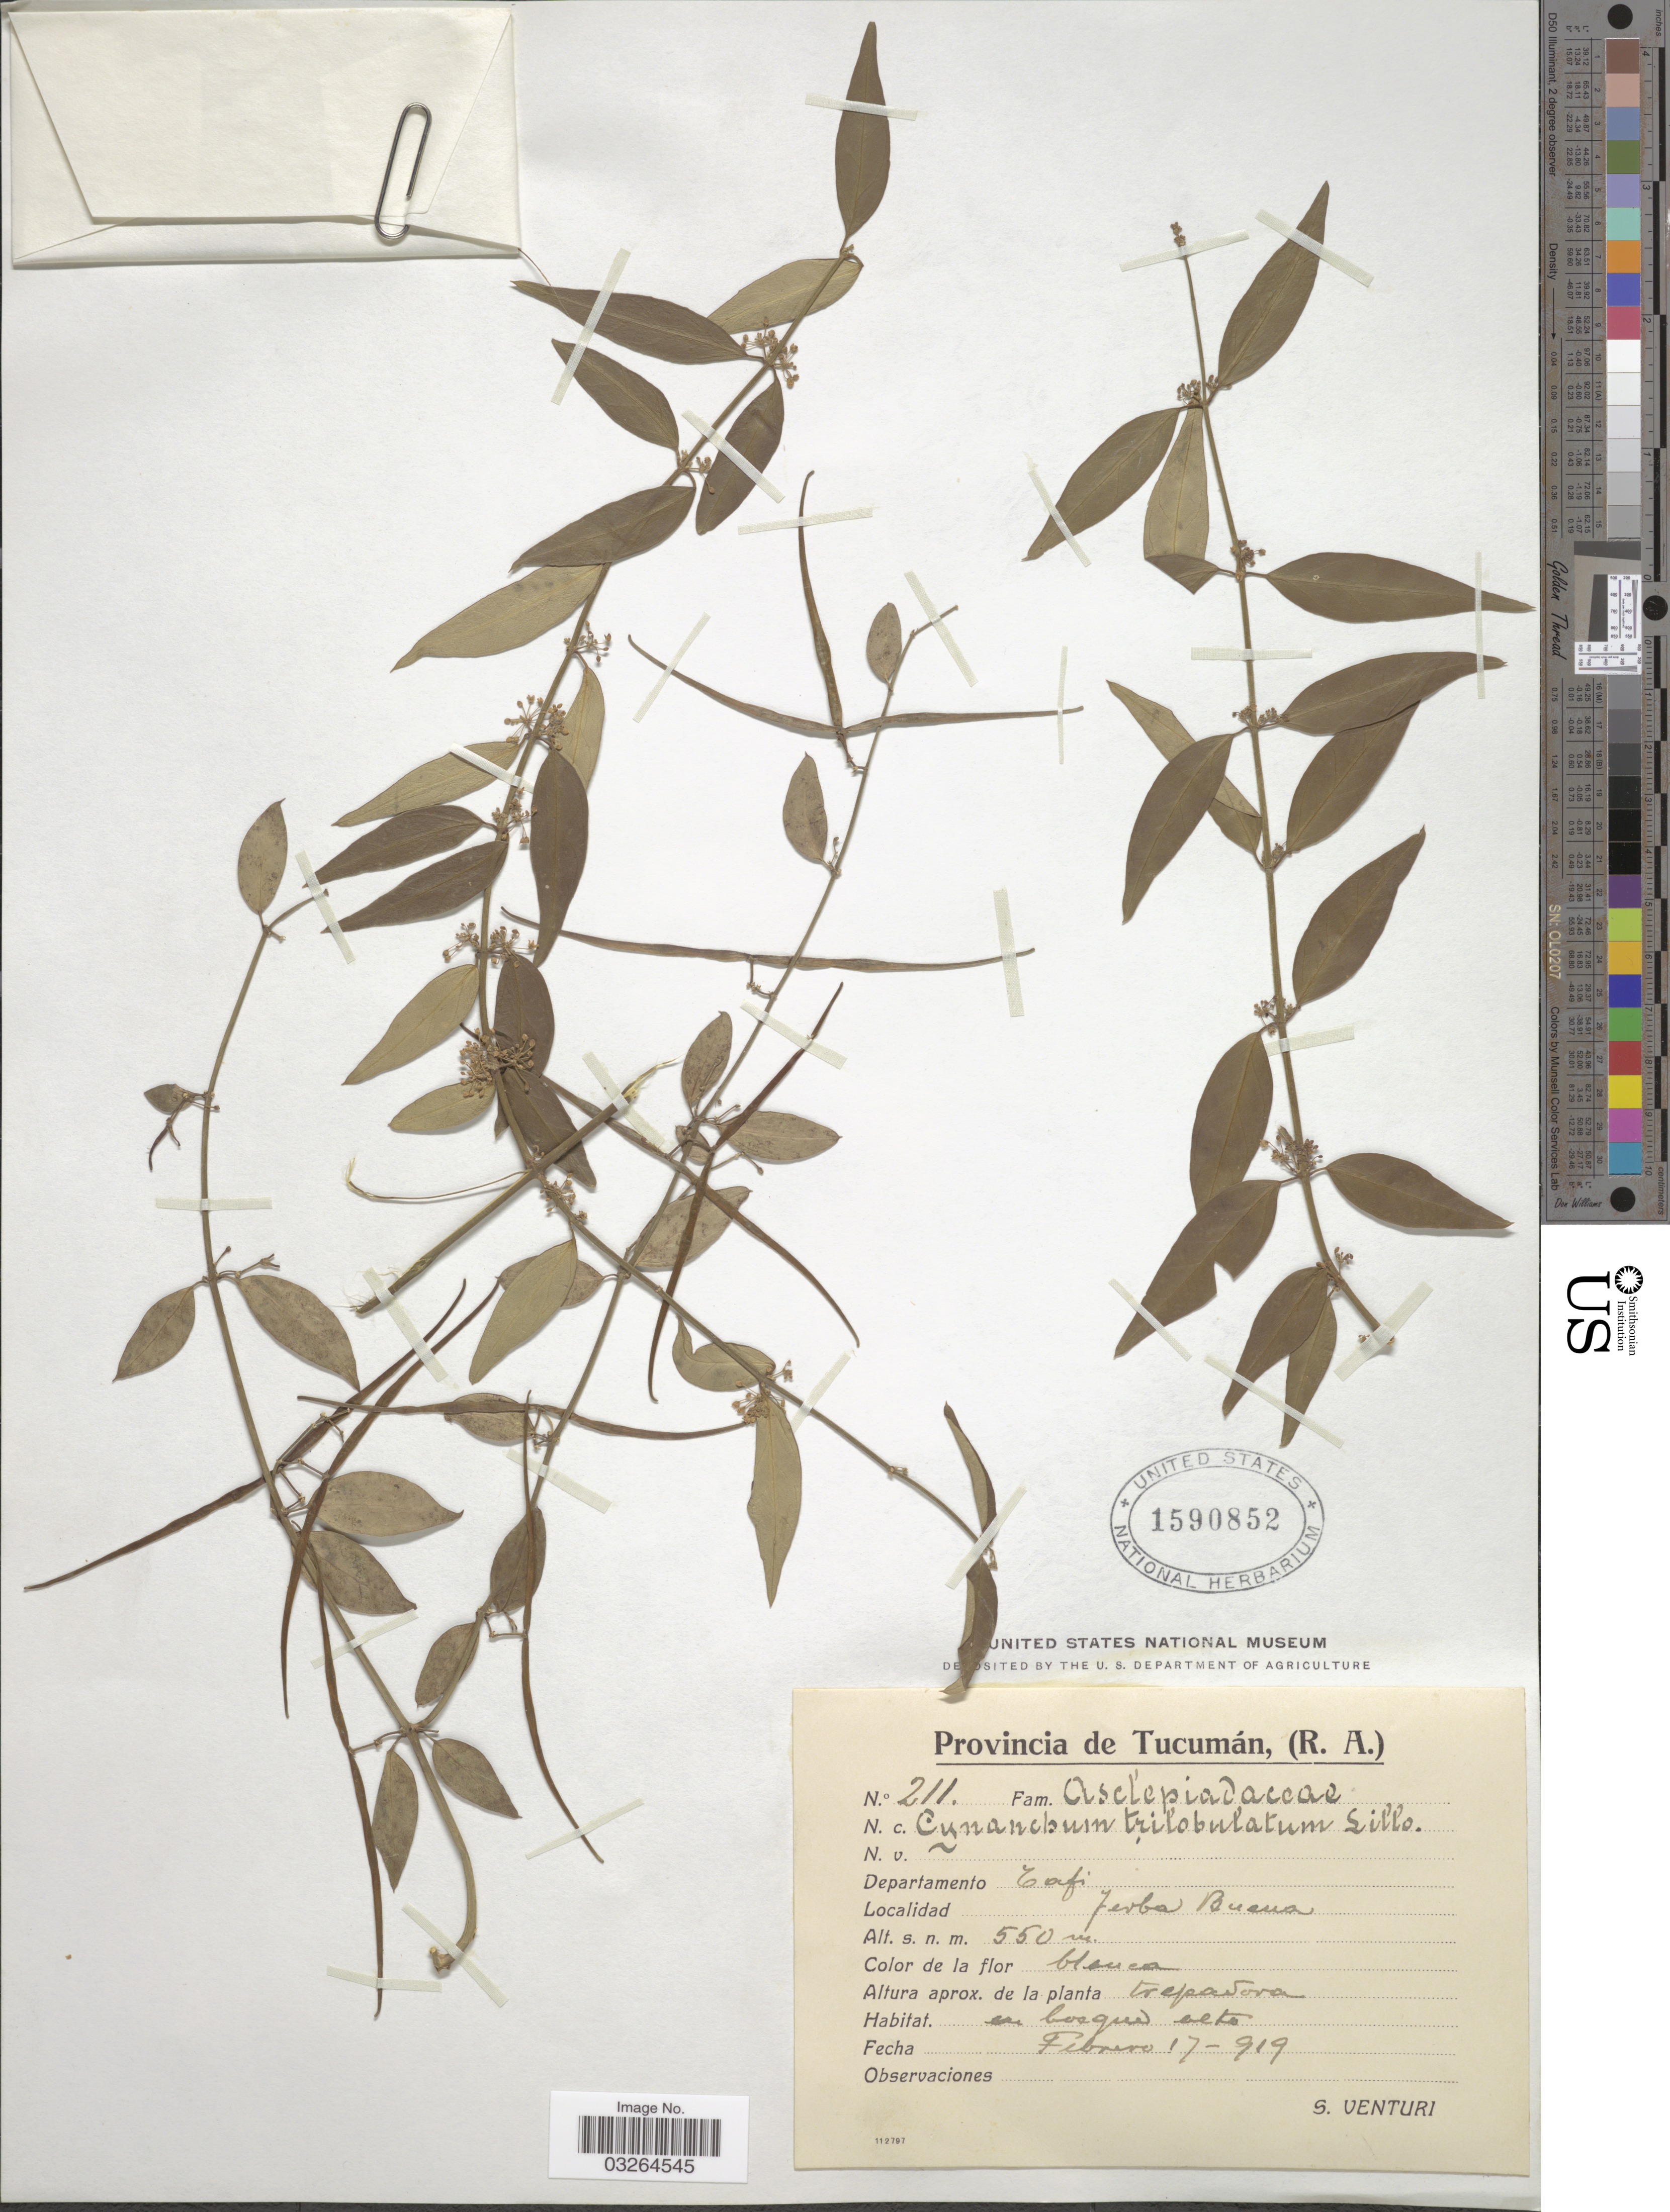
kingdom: Plantae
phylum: Tracheophyta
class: Magnoliopsida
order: Gentianales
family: Apocynaceae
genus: Cynanchum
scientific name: Cynanchum trilobulatum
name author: Lillo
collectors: S. Venturi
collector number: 211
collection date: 1919-02-17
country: Argentina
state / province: Tucuman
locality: (R. A.), Departamento Tafi. Jerba Buena.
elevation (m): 550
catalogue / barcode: US 1590852